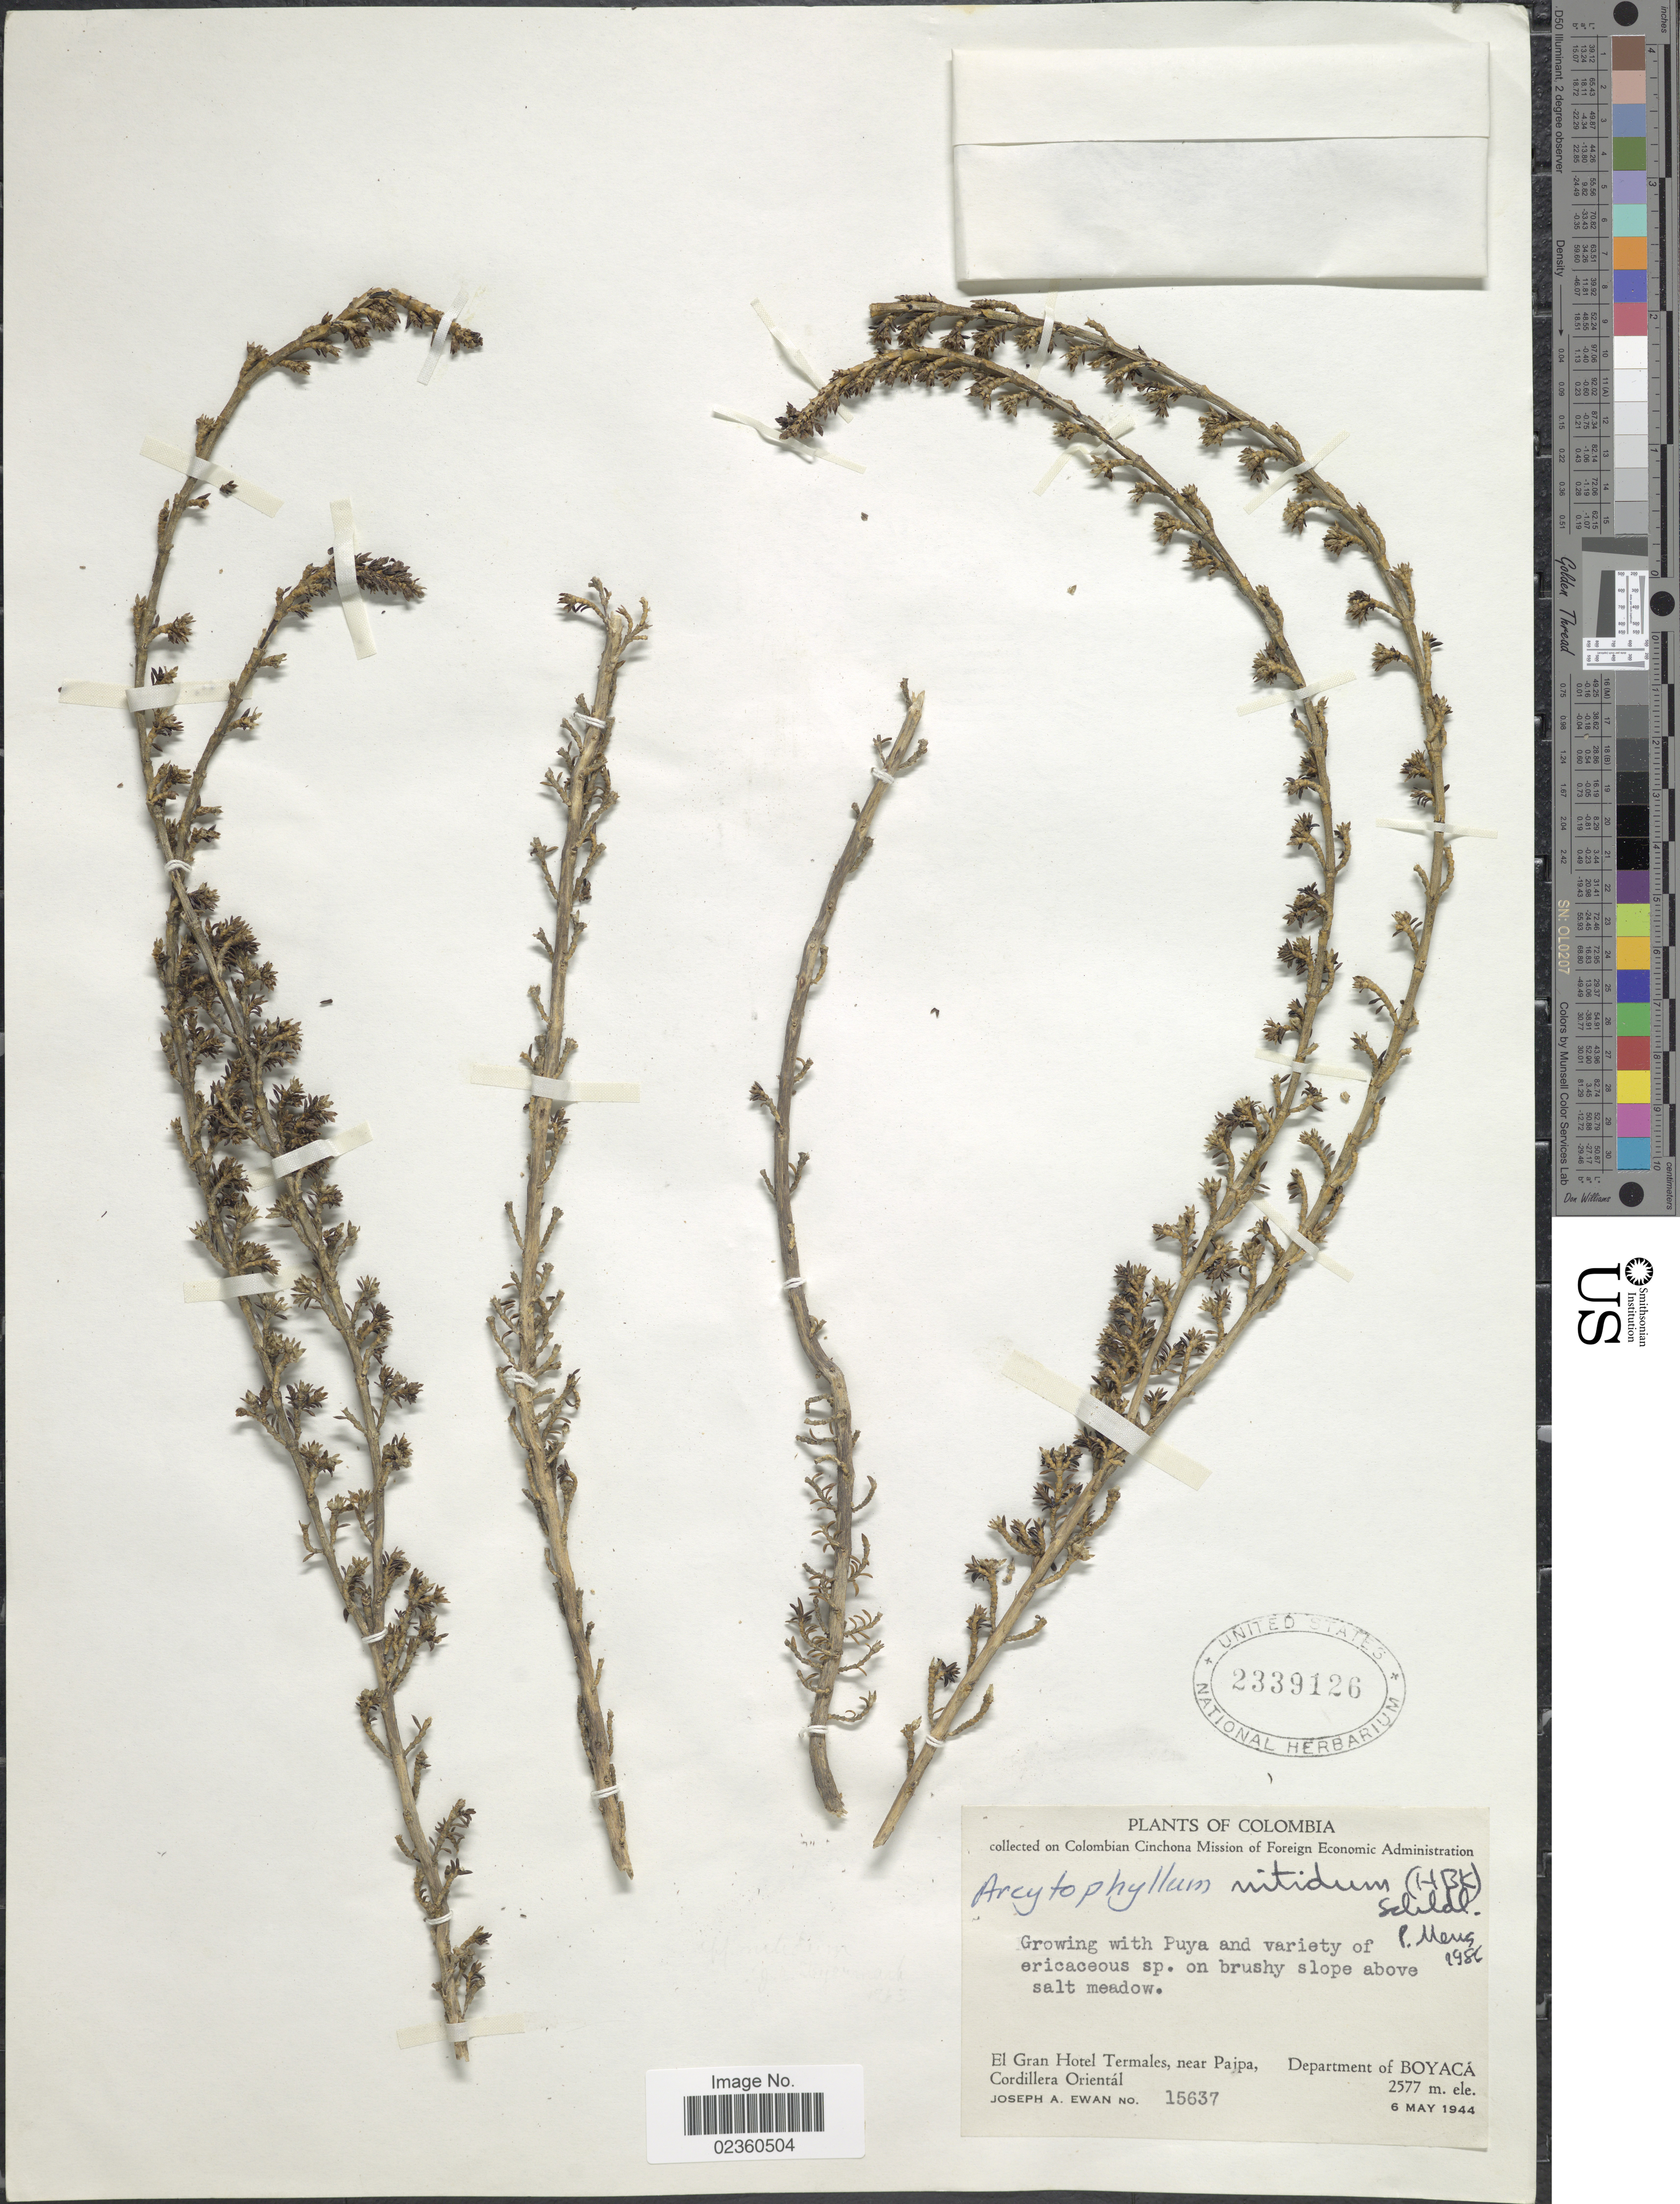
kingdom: Plantae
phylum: Tracheophyta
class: Magnoliopsida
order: Gentianales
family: Rubiaceae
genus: Arcytophyllum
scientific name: Arcytophyllum nitidum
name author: (Kunth) Schltdl.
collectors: J. A. Ewan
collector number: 15637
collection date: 1944-05-06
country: Colombia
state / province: Boyacá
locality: On brushy slope above salt meadow, El Gran Hotel Termales, near Paipa, Department of Boyacá, Cordillera Orientál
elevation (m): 2577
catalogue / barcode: US 2339126